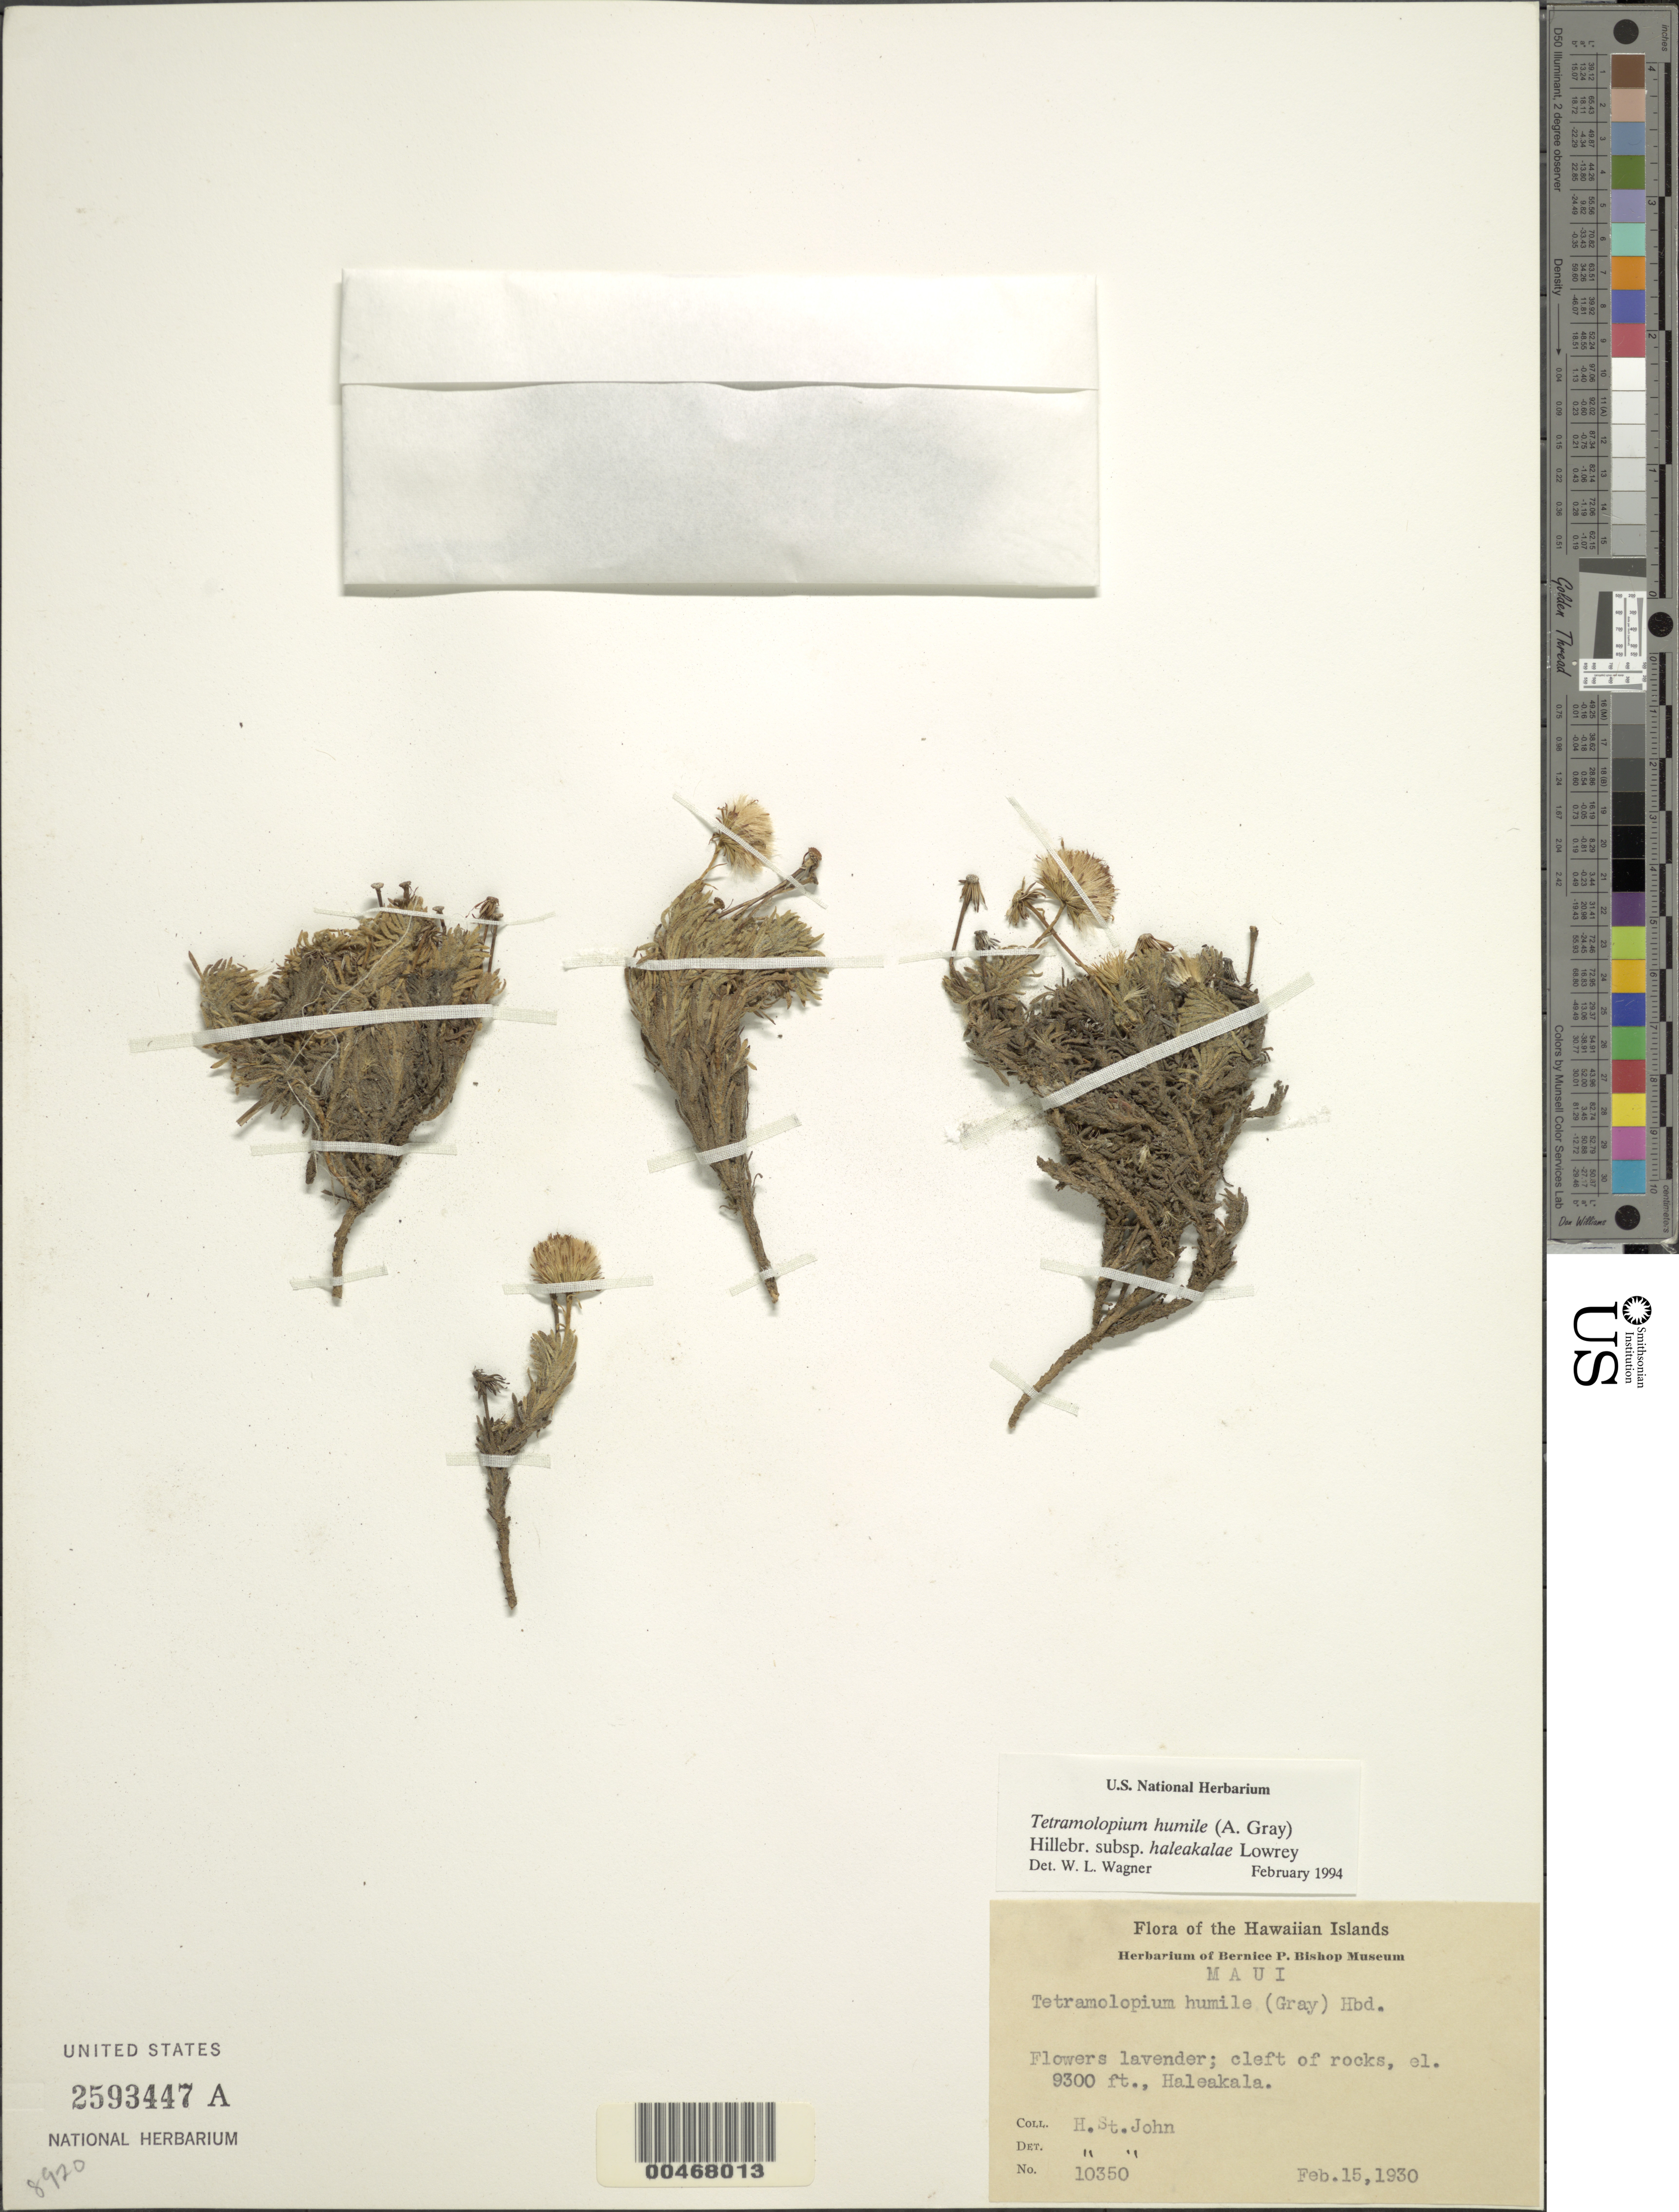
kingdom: Plantae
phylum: Tracheophyta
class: Magnoliopsida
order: Asterales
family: Asteraceae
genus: Tetramolopium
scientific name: Tetramolopium humile subsp. haleakalae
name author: Lowrey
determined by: Wagner, W. L., (BOT), Smithsonian Institution - National Museum of Natural History (UNITED STATES)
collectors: H. St. John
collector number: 10350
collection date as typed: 15 Feb 1930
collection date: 1930-02-15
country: United States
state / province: Hawaii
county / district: Maui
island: Maui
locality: Haleakala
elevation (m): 2835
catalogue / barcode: US 2593447A